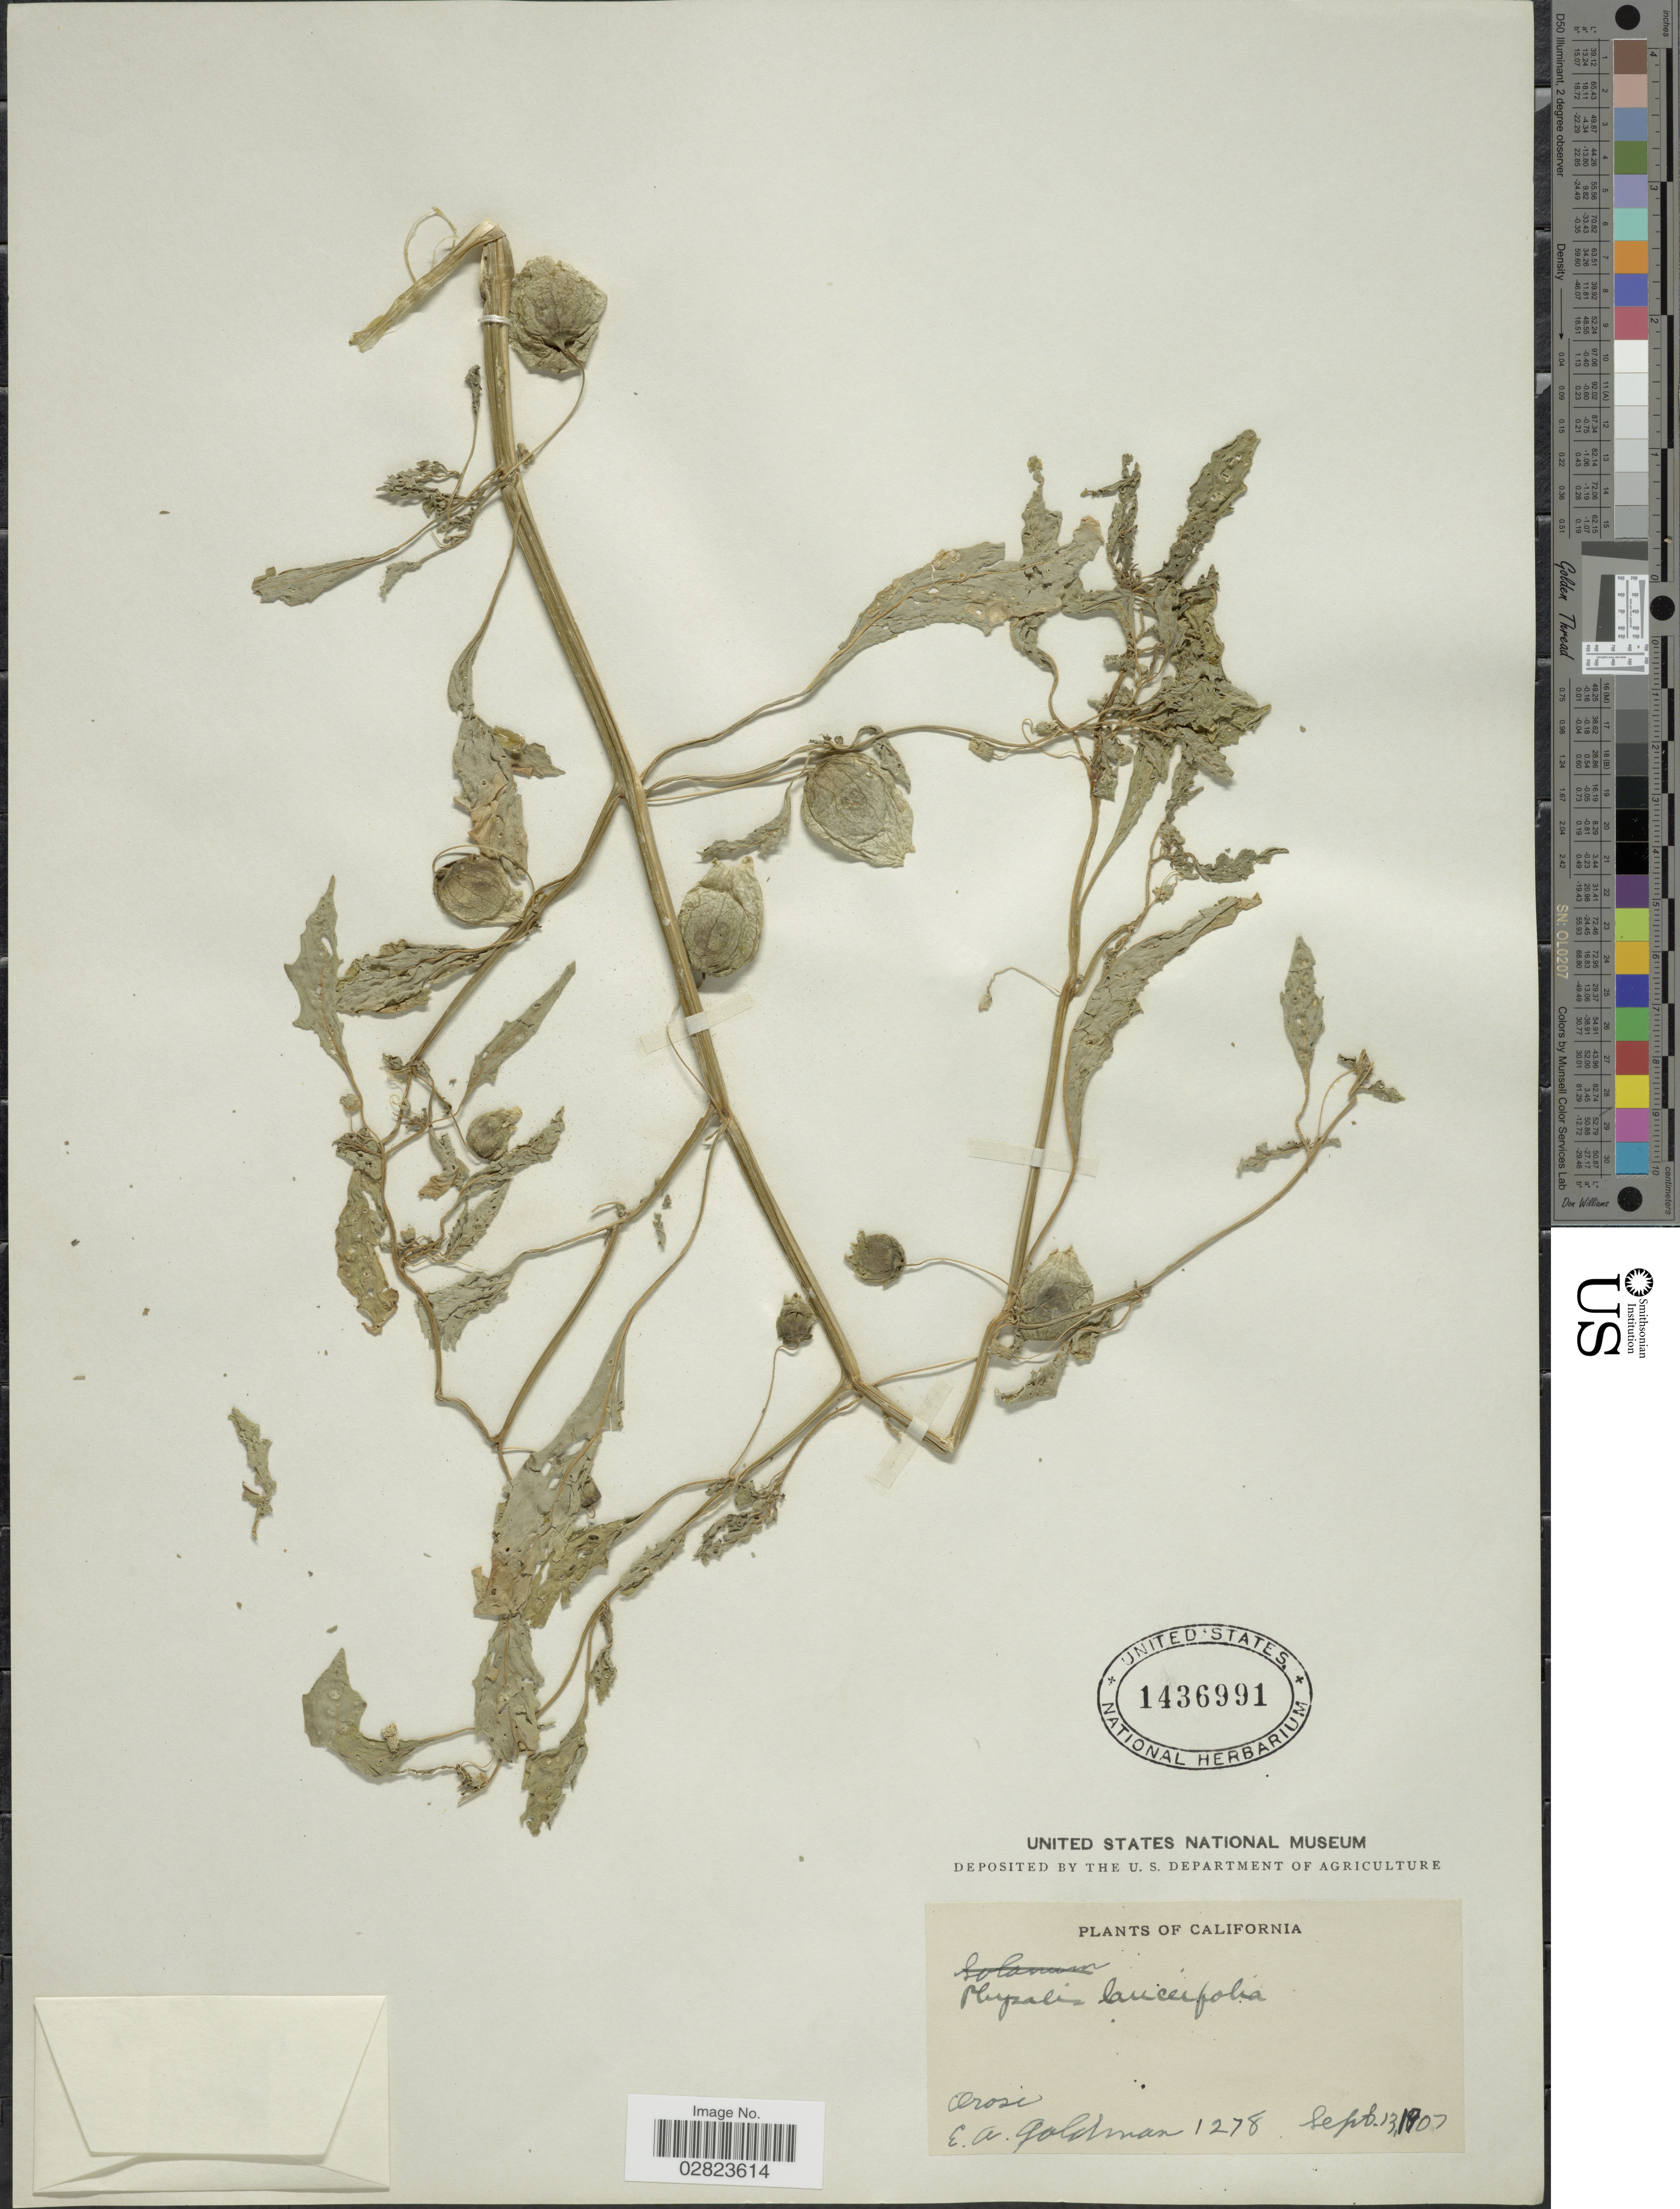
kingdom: Plantae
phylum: Tracheophyta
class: Magnoliopsida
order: Solanales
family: Solanaceae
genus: Physalis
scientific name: Physalis lanceifolia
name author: Nees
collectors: E. A. Goldman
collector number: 1278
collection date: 1907-09-13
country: United States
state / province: California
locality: Orosi.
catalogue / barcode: US 1436991